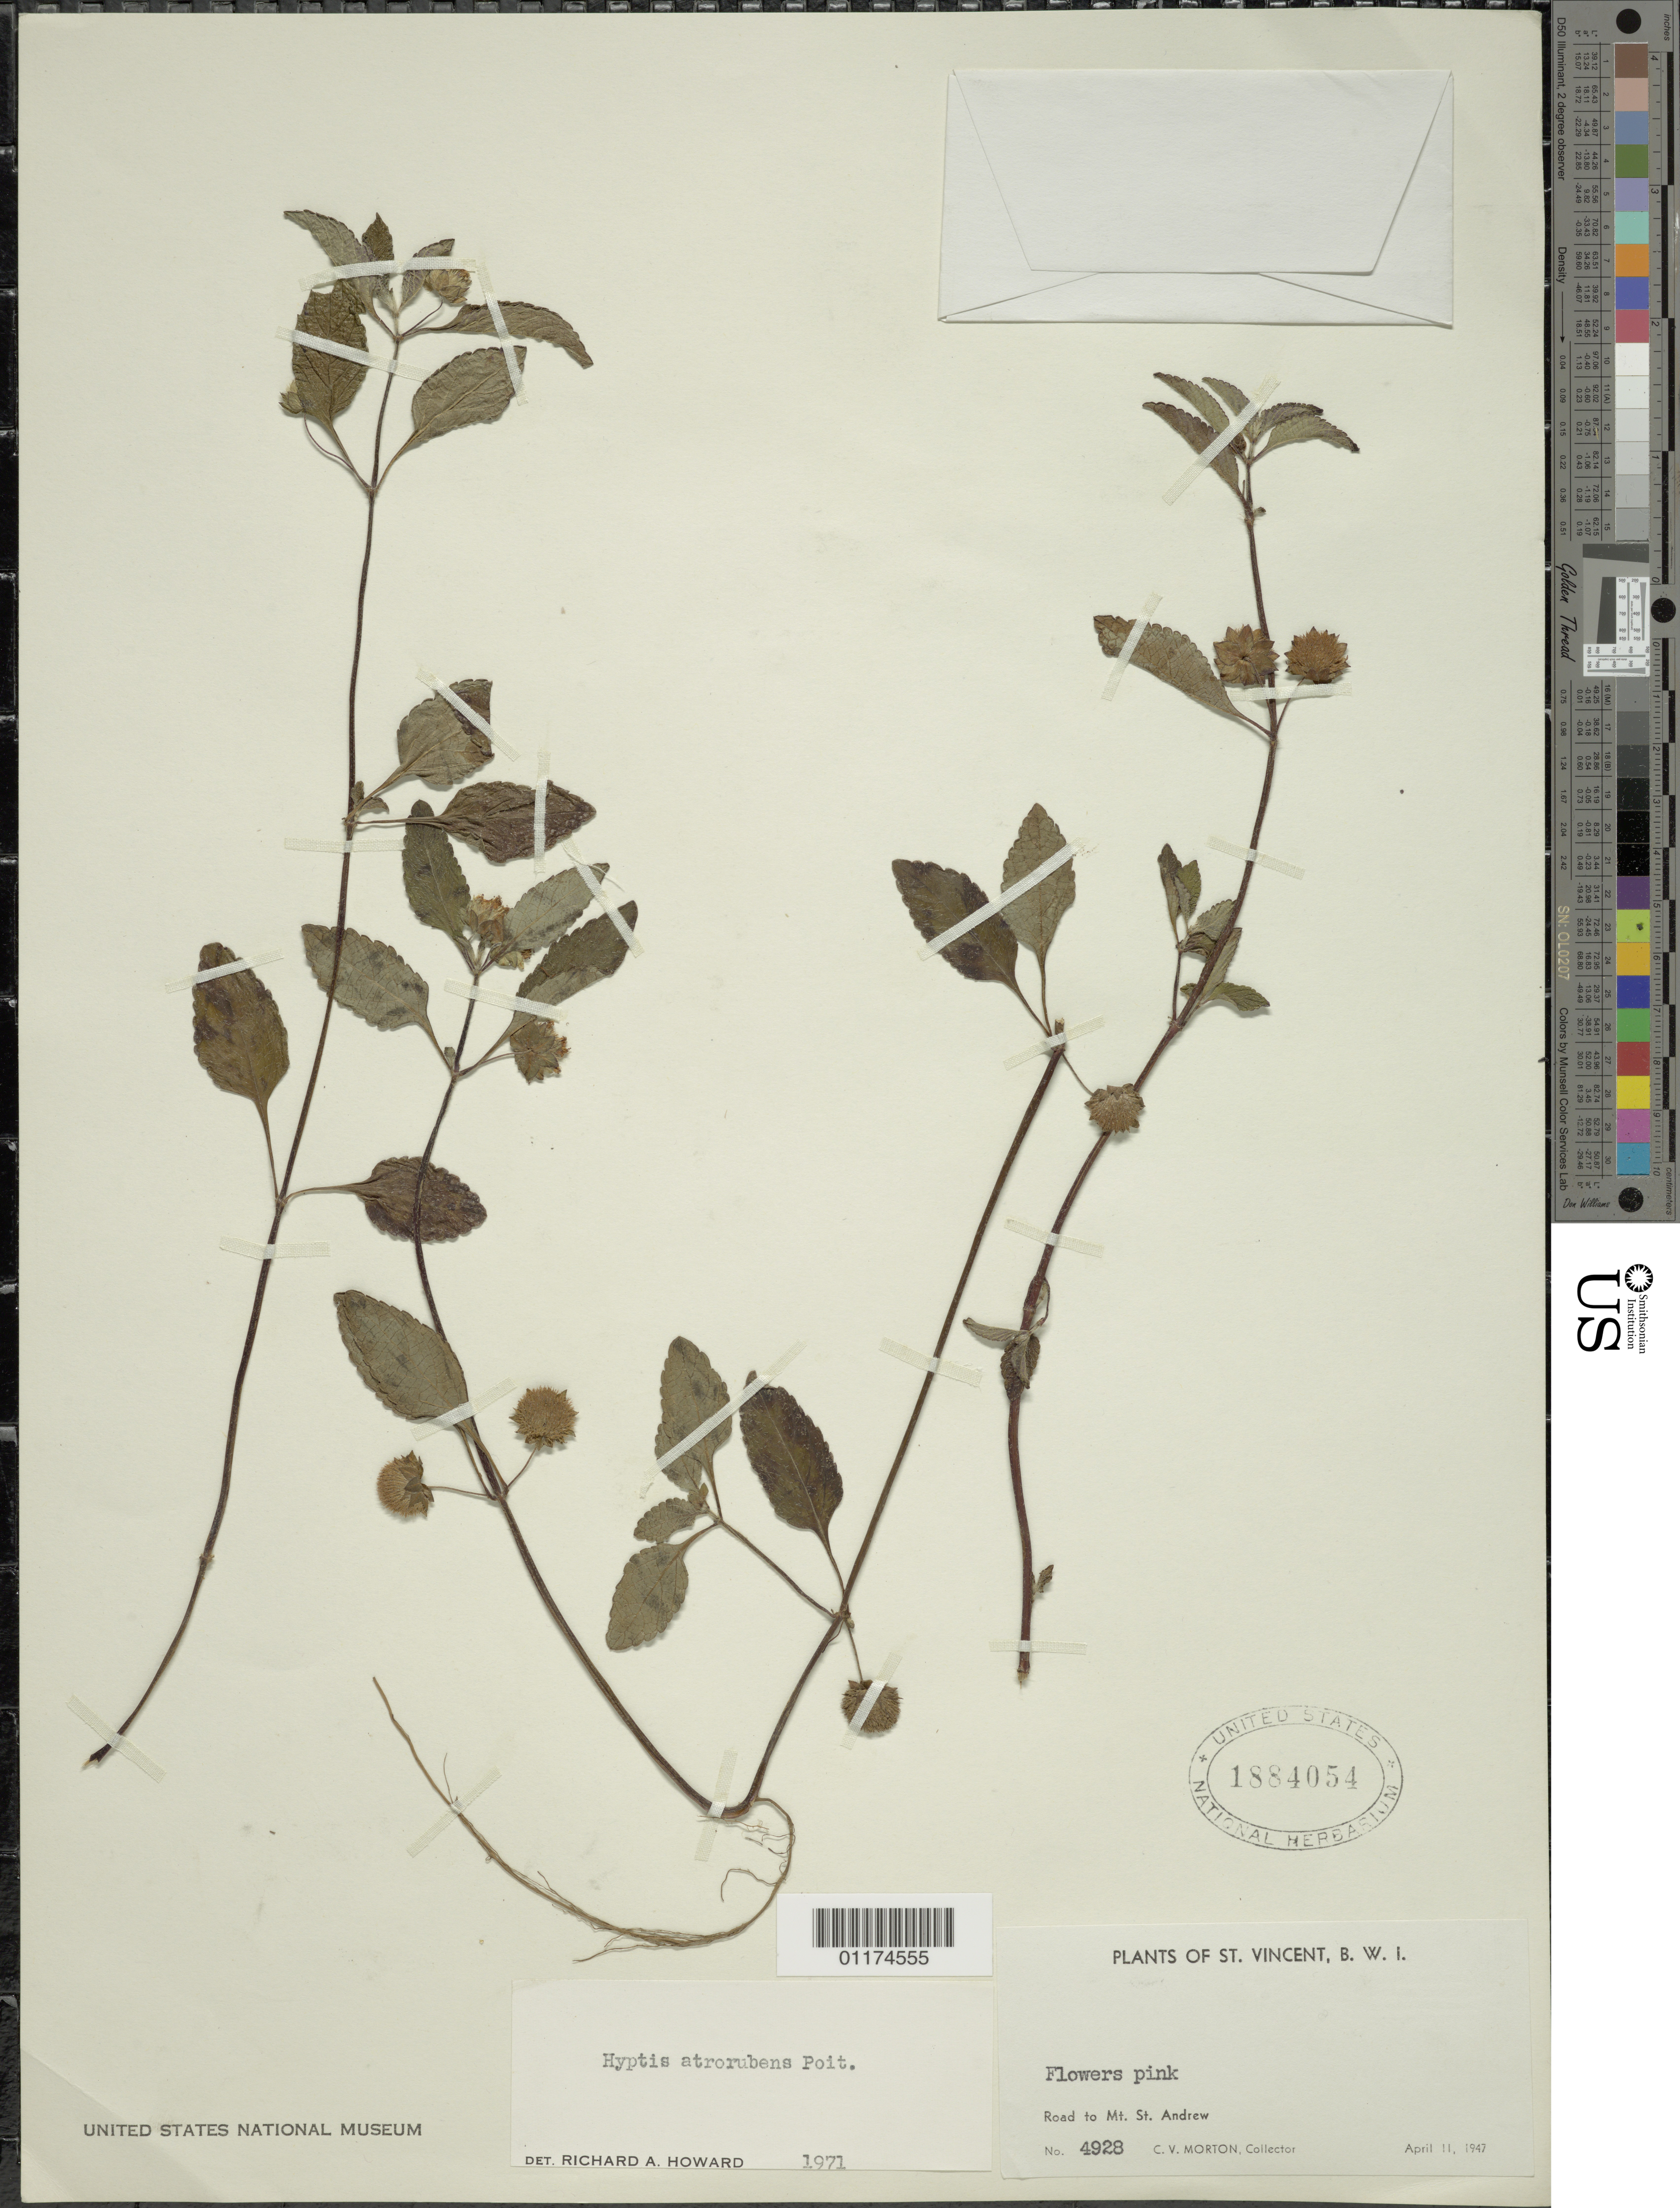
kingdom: Plantae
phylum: Tracheophyta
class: Magnoliopsida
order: Lamiales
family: Lamiaceae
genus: Hyptis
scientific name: Hyptis atrorubens var. atrorubens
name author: Poit.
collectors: C. V. Morton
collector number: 4928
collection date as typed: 11 Apr 1947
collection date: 1947-04-11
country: St. Vincent - Grenadines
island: St. Vincent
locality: Road to Mt. St. Andrew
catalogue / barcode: US 1884054